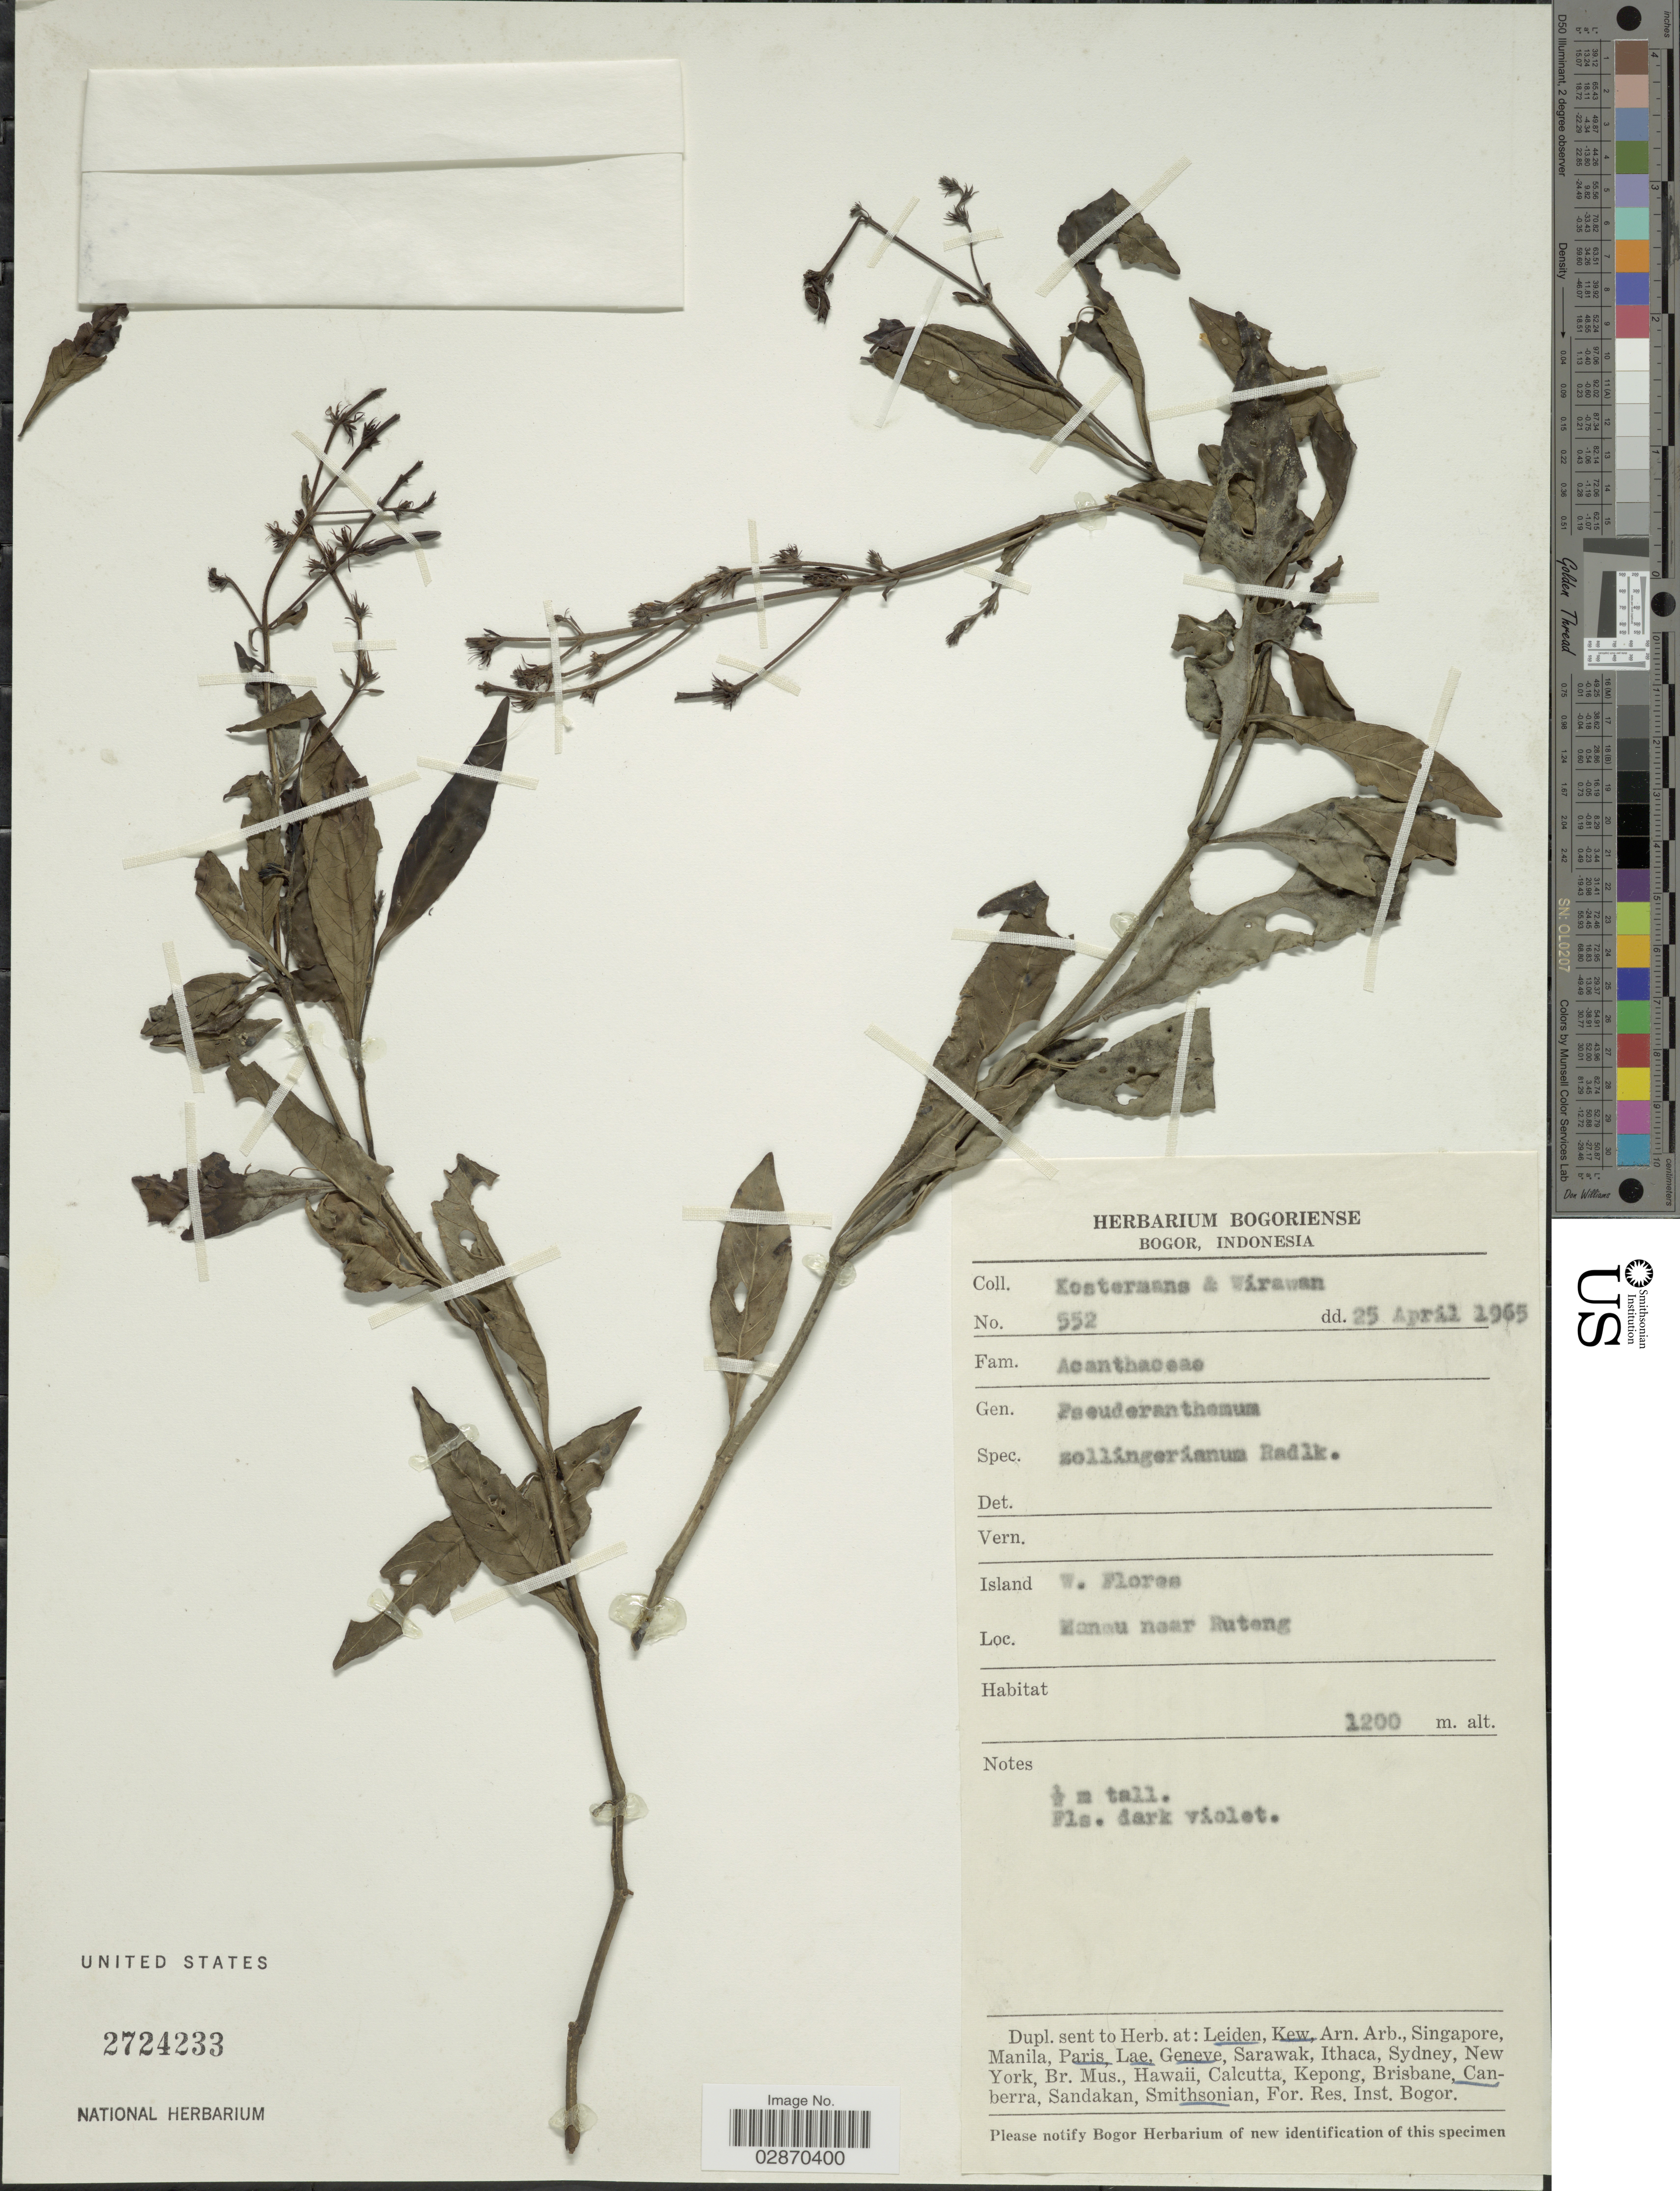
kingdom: Plantae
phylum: Tracheophyta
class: Magnoliopsida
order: Lamiales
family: Acanthaceae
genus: Pseuderanthemum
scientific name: Pseuderanthemum zollingerianum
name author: Radlk.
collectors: Kostermans & -. Wirawan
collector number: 552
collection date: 1965-04-25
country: Indonesia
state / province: Nusa Tenggara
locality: W. Flores. Manau near Ruteng.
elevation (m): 1200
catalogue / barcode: US 2724233